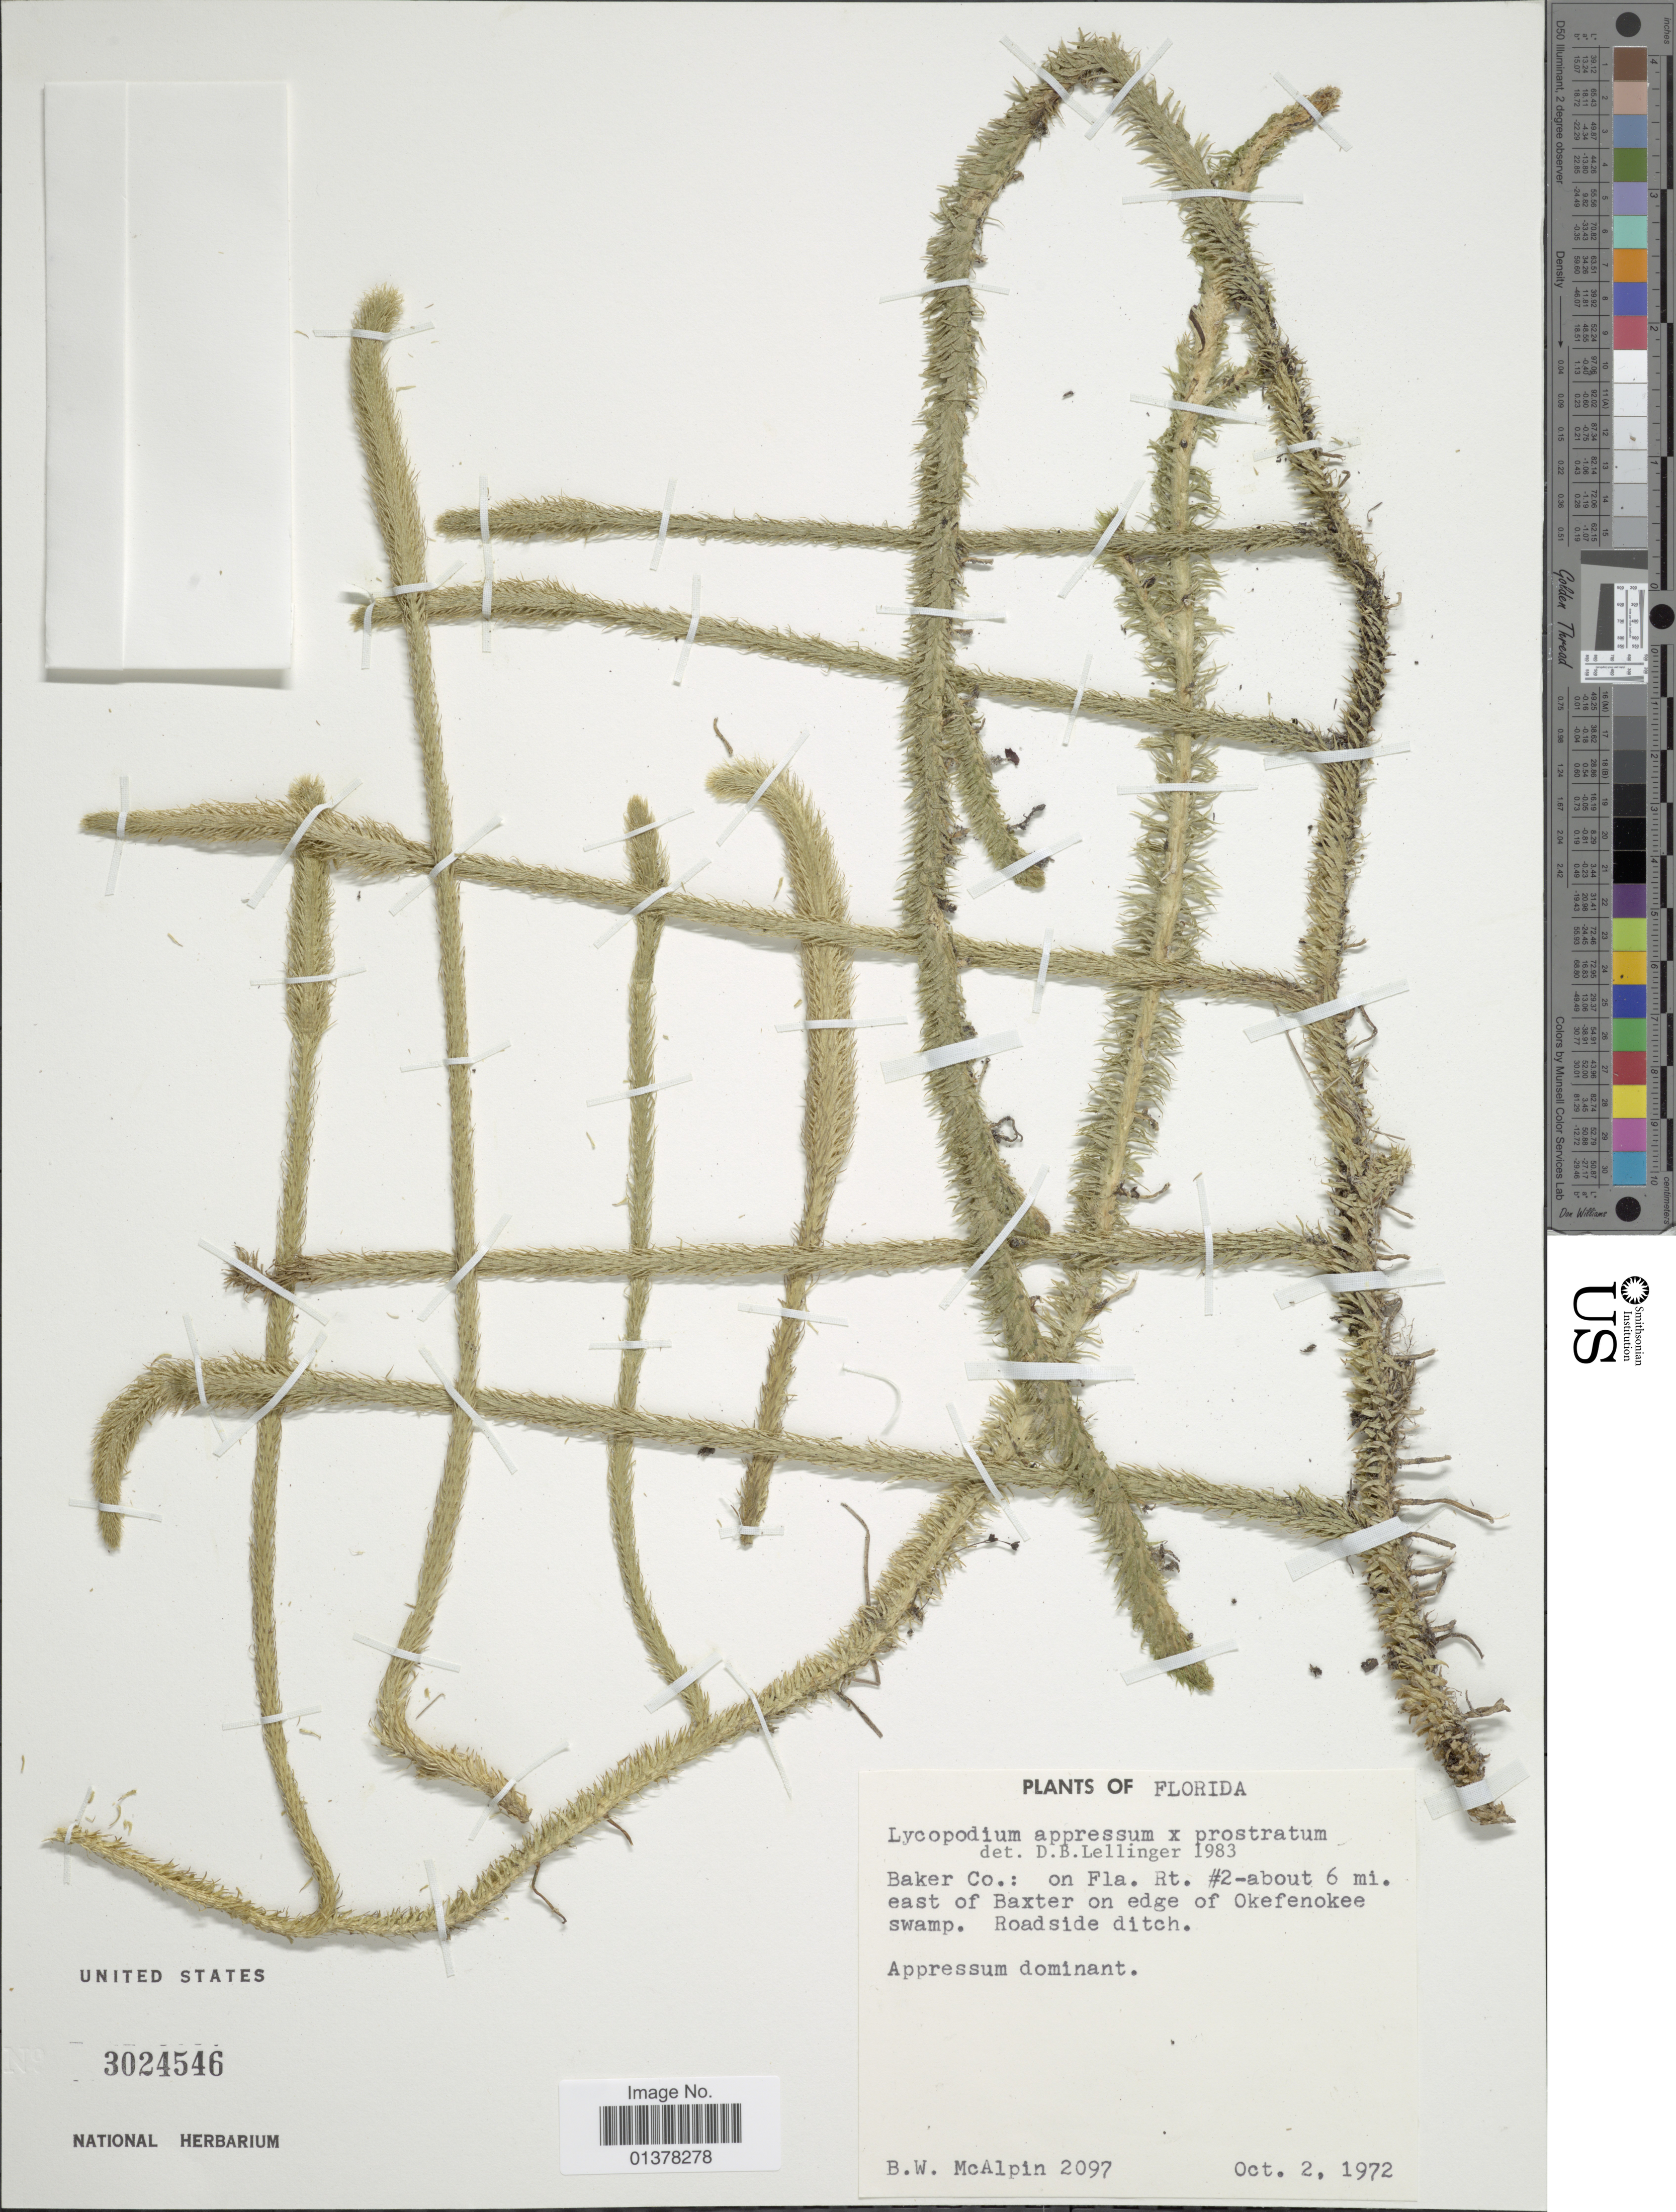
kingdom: Plantae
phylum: Tracheophyta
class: Lycopodiopsida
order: Lycopodiales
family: Lycopodiaceae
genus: Lycopodiella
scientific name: Lycopodiella appressa x L. prostrata (R.M. Harper) Cranfill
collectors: B. W. McAlpin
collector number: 2097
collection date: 1972-10-02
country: United States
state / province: Florida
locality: Baker Co.: on Fla. Rt. #2 about 6 mi east of Baxter on edge of Okefenokee swamp, roadside ditch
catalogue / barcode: US 3024546